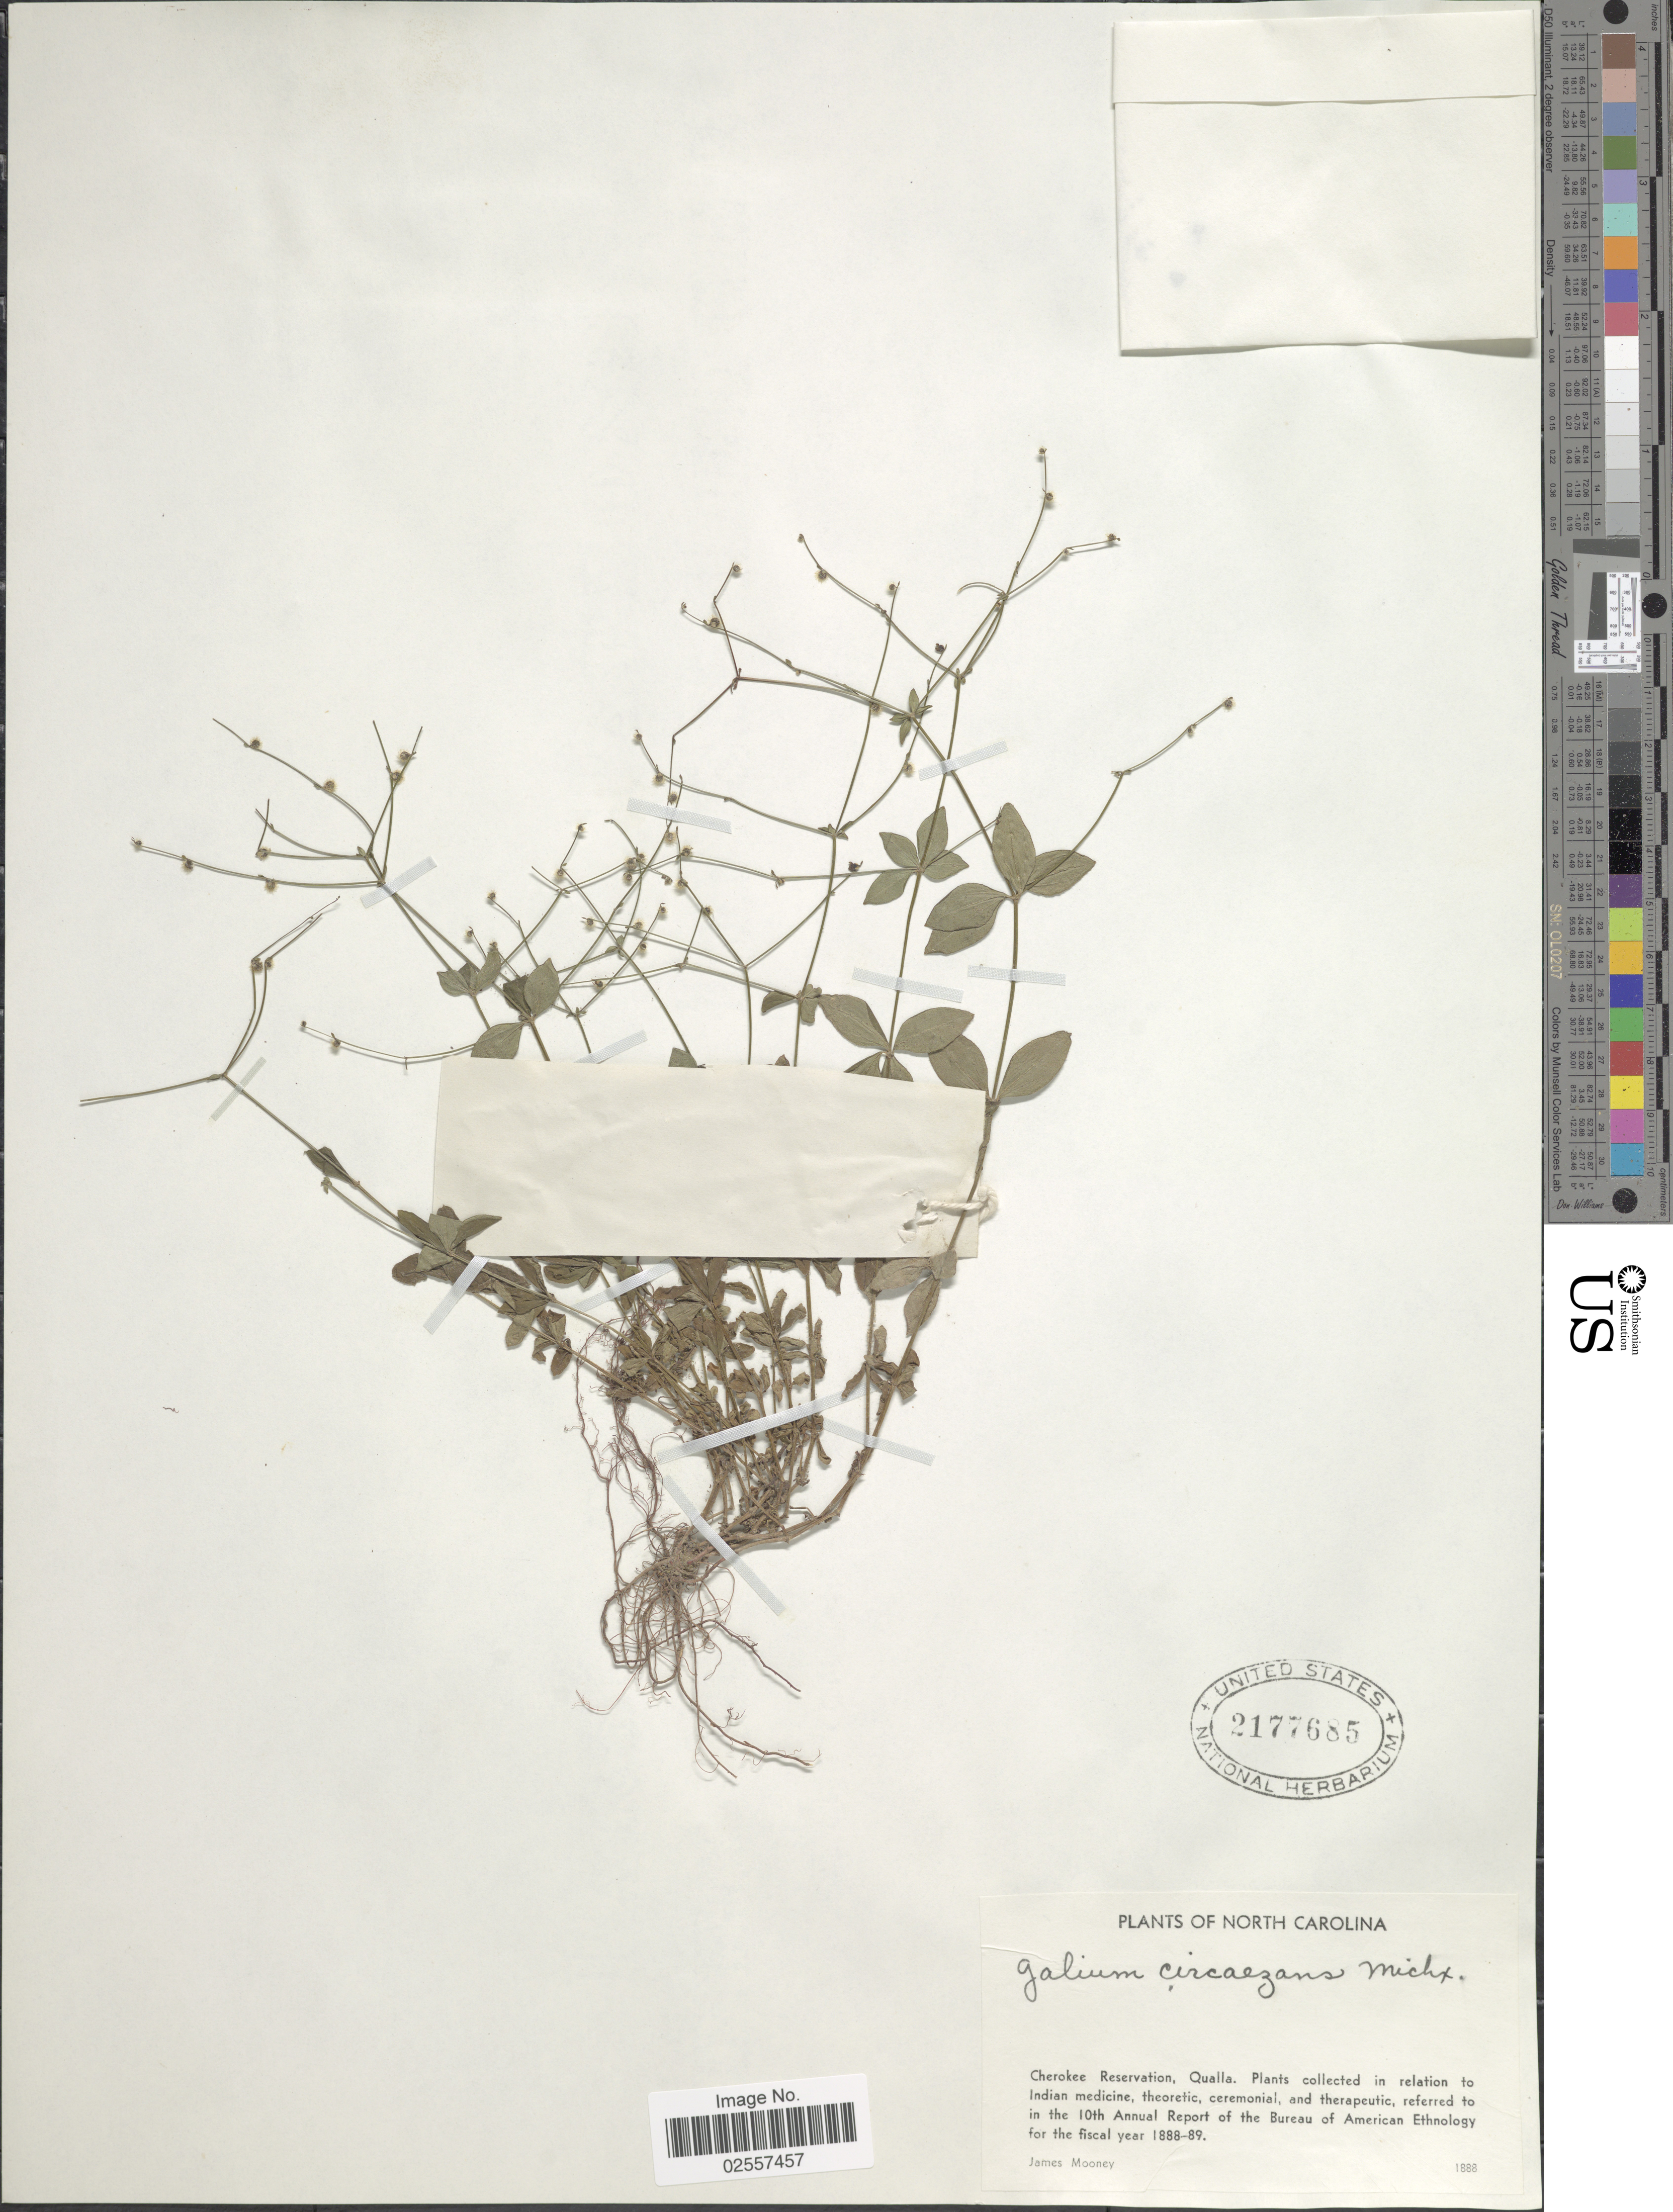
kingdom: Plantae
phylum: Tracheophyta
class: Magnoliopsida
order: Gentianales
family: Rubiaceae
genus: Galium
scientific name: Galium circaezans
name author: Michx.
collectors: J. Mooney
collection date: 1888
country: United States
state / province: North Carolina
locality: Cherokee Reservation, Qualla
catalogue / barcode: US 2177685